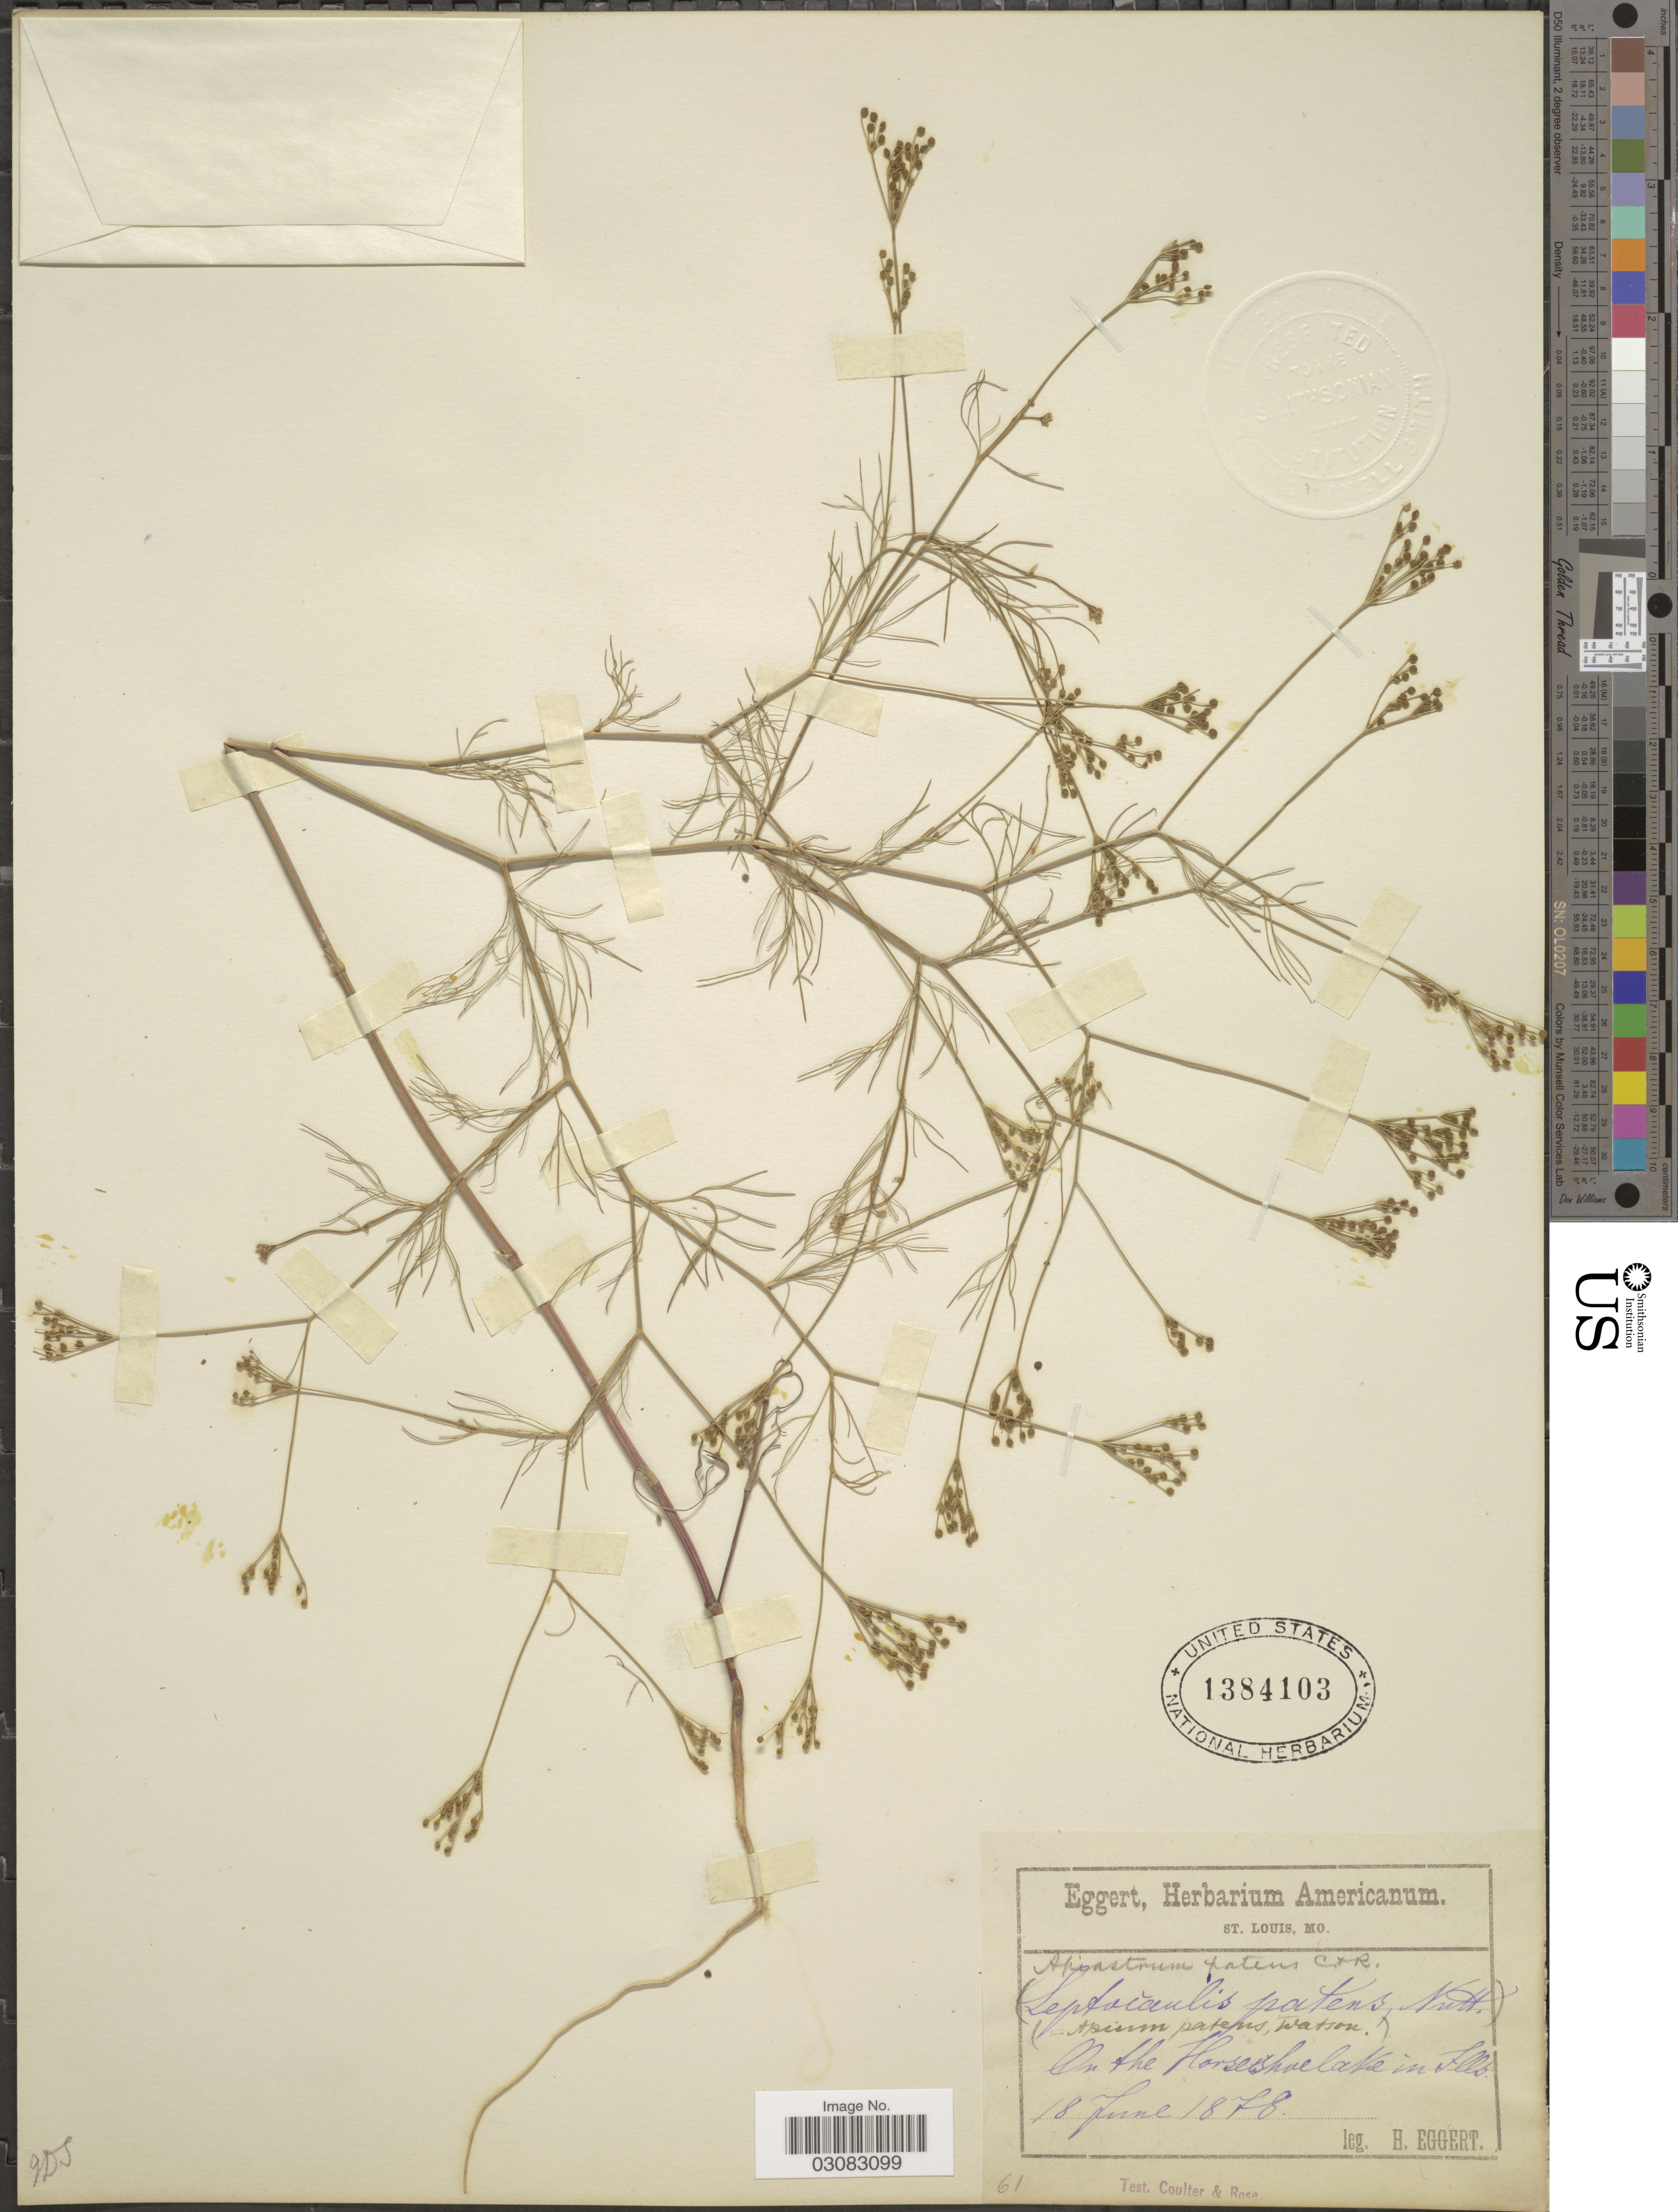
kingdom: Plantae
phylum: Tracheophyta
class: Magnoliopsida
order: Apiales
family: Apiaceae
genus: Spermolepis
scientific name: Spermolepis patens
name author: (Nutt. ex DC.) B.L. Rob.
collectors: H. Eggert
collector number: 61?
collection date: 1878-06-18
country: United States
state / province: Illinois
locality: On the Horseshoe lake in Ills.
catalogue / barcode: US 1384103